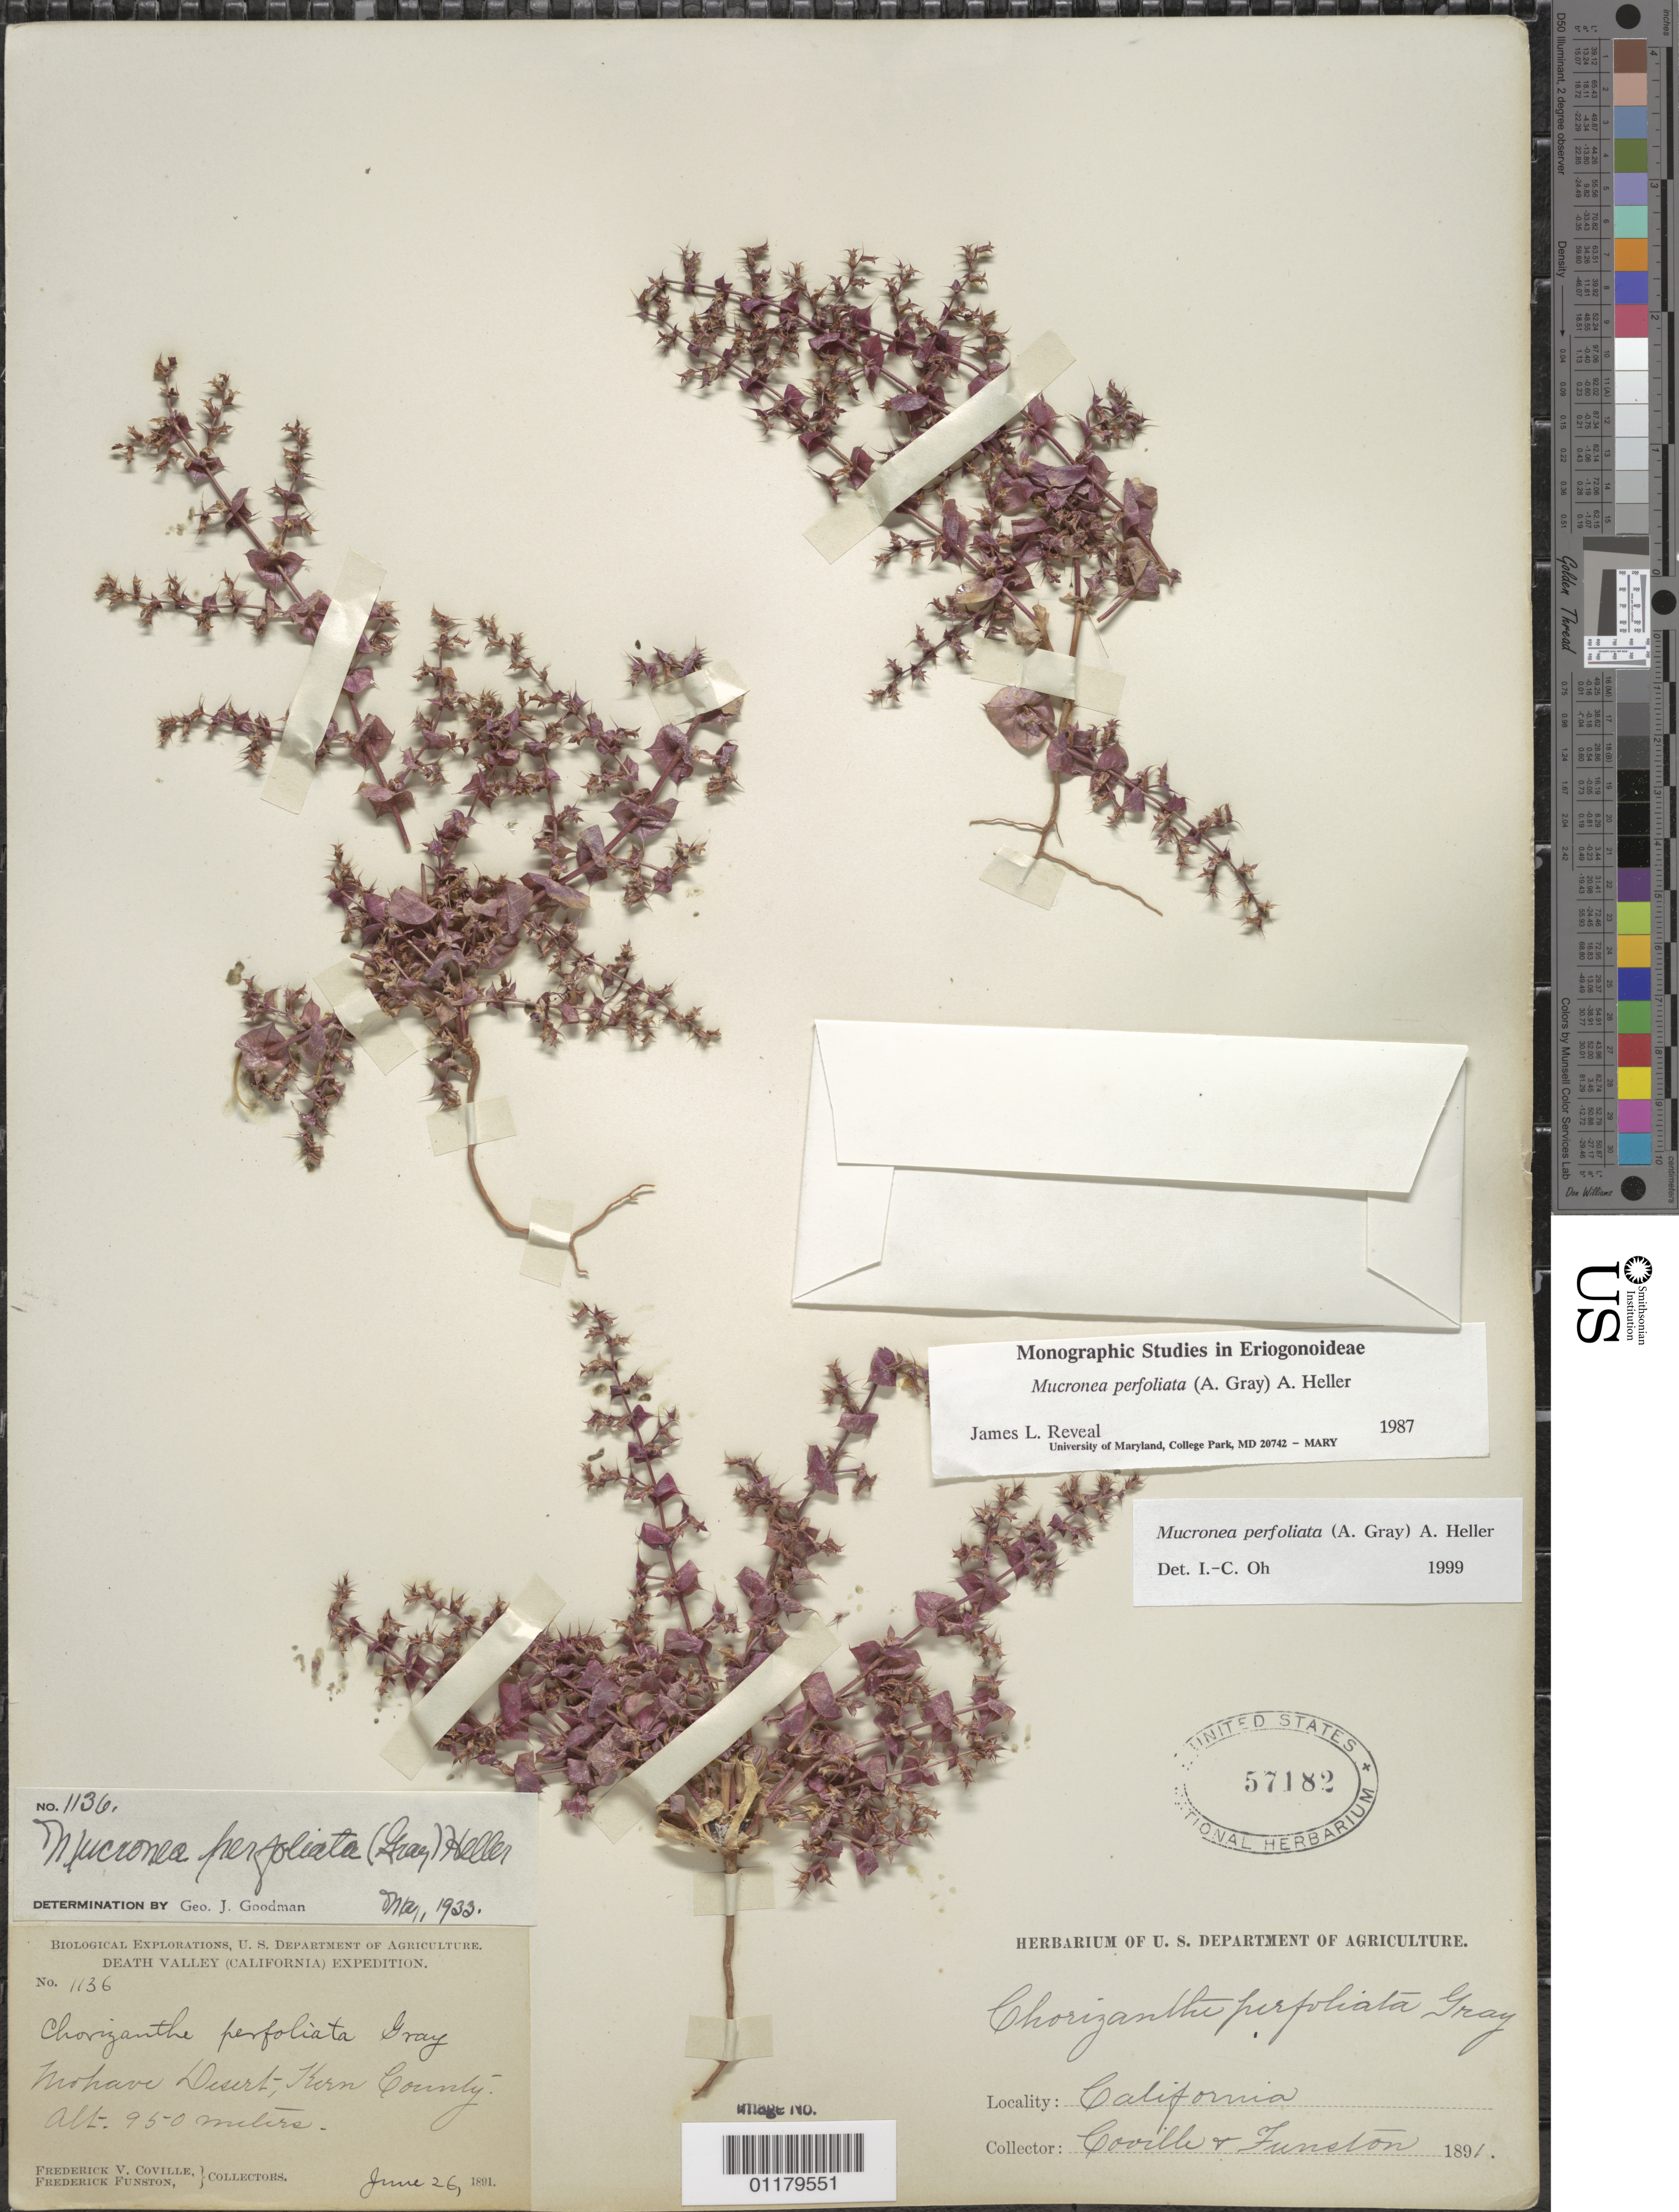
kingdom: Plantae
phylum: Tracheophyta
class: Magnoliopsida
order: Caryophyllales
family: Polygonaceae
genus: Mucronea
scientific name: Mucronea perfoliata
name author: (A. Gray) A. Heller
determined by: Reveal, J. L.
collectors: F. V. Coville & F. Funston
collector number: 1136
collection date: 1891-06-26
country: United States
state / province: California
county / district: Kern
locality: Mohave Desert.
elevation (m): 950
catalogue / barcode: US 57182